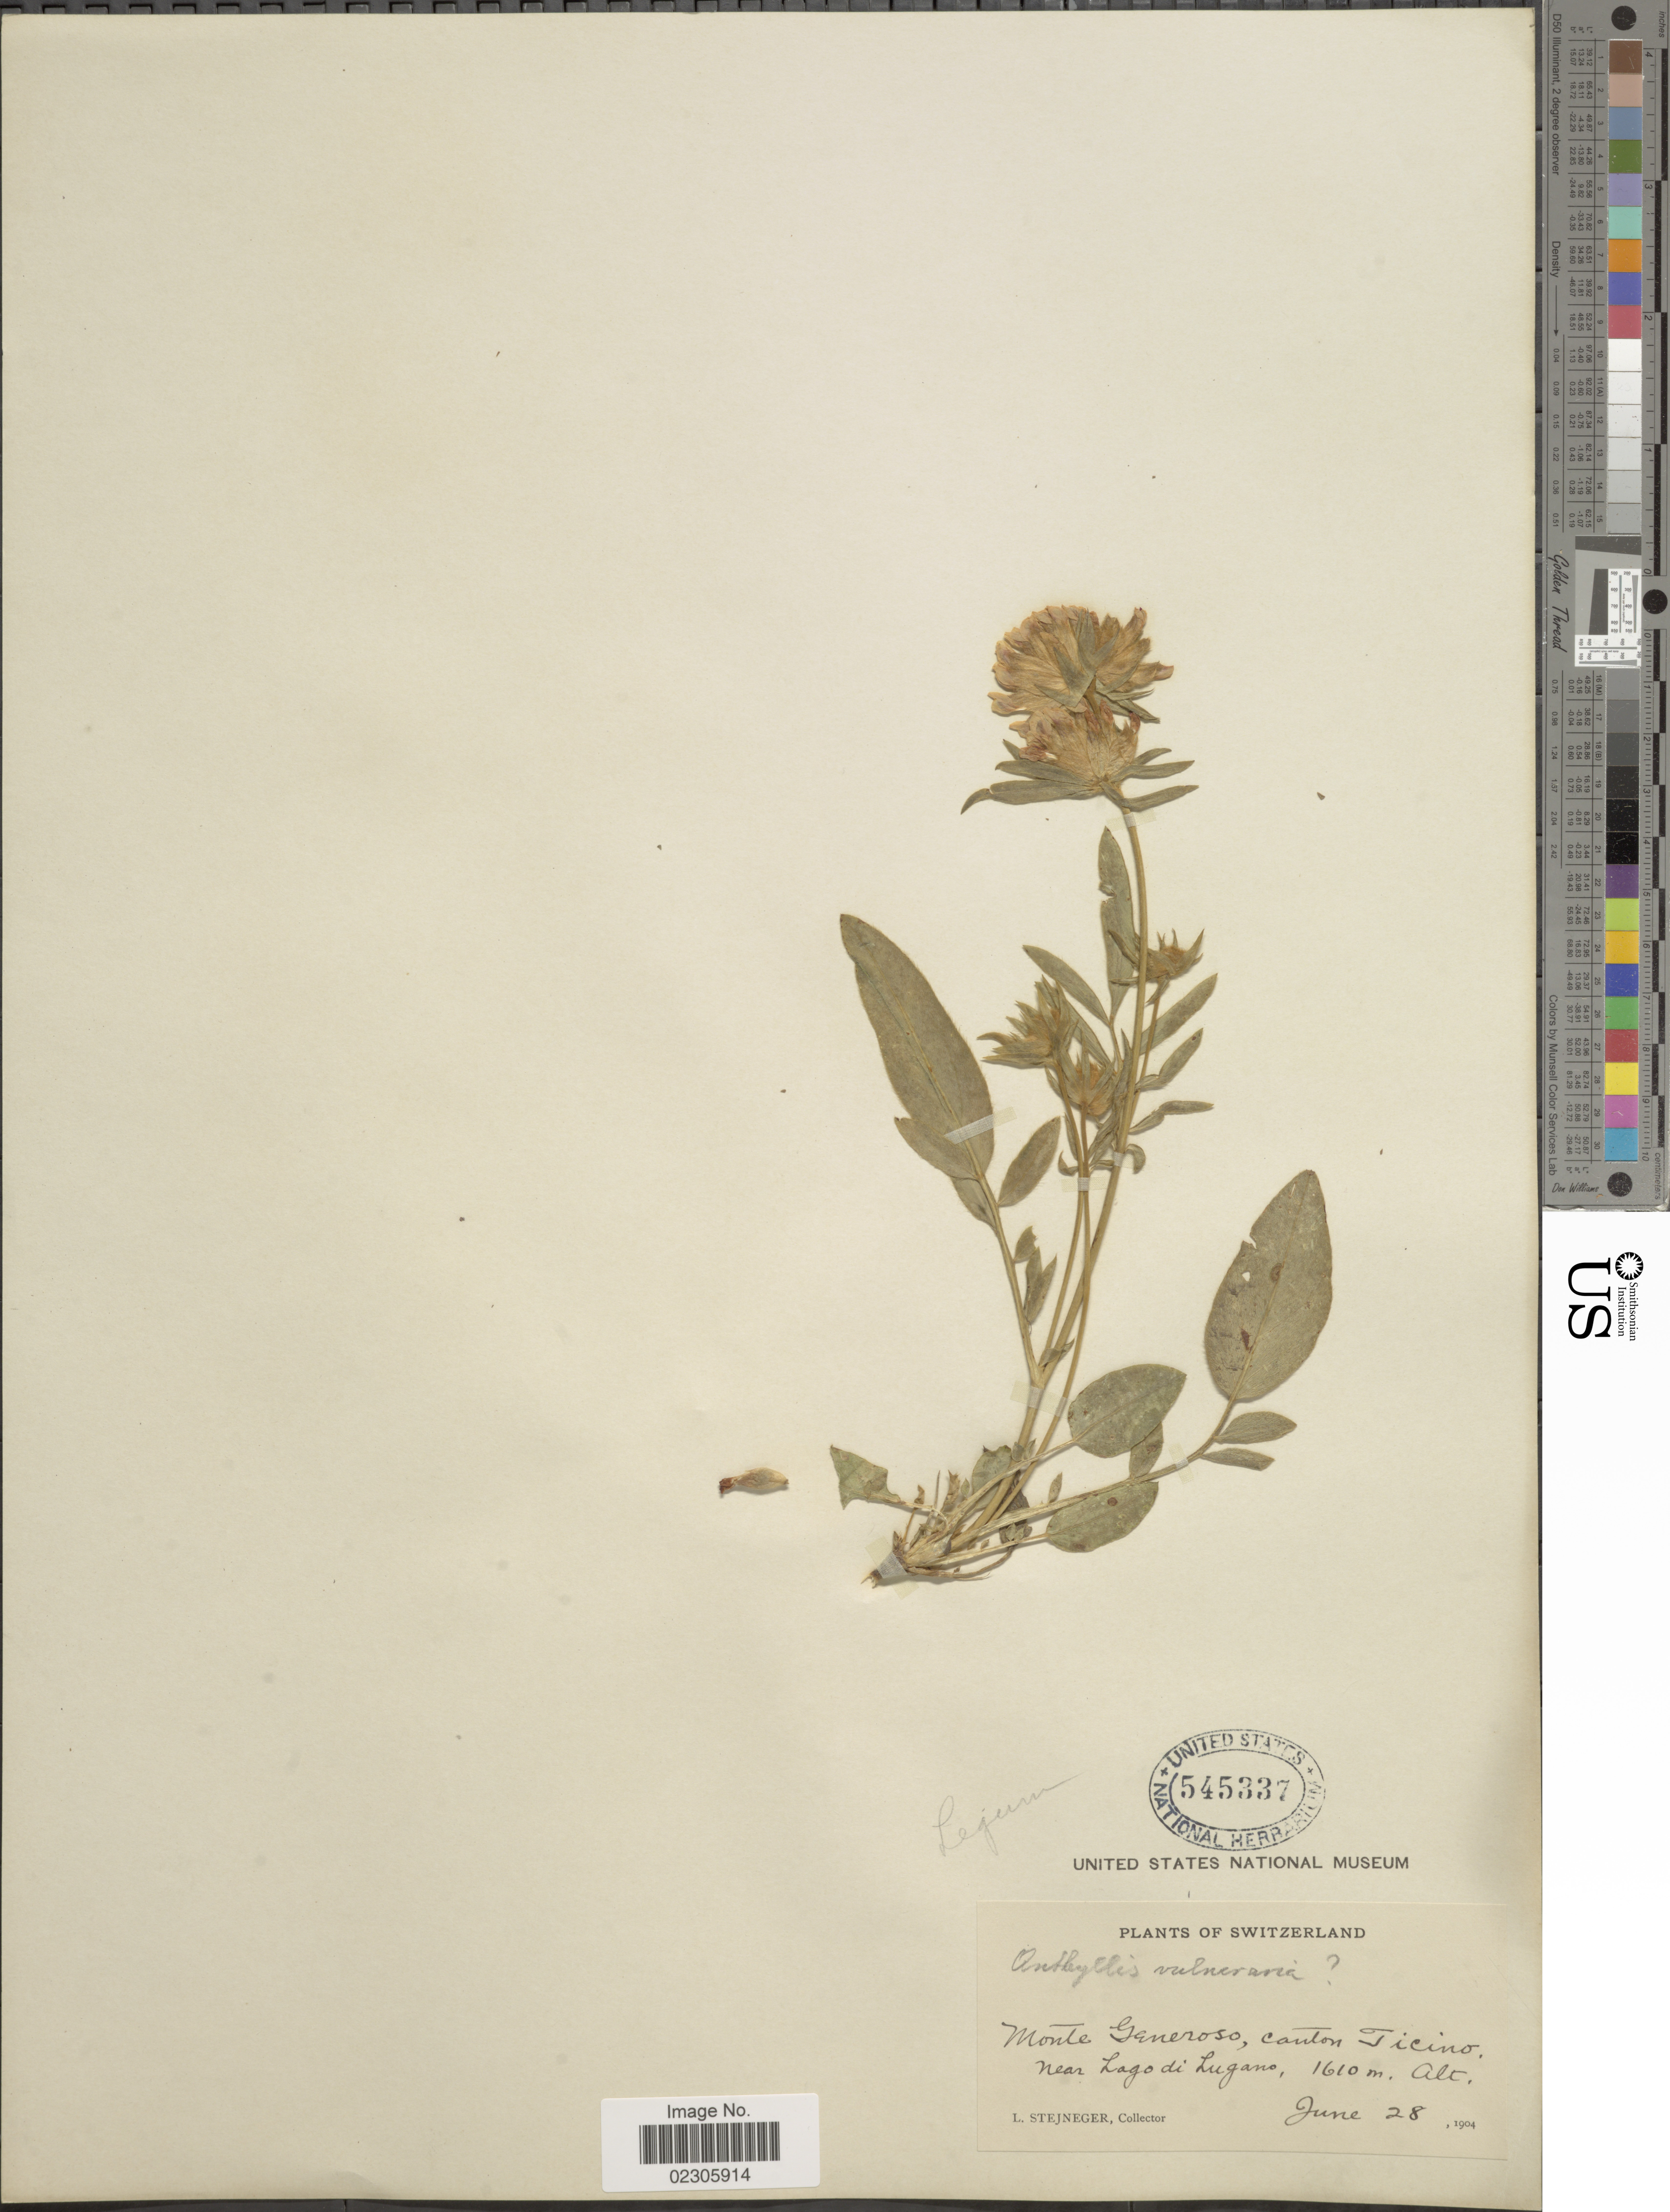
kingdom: Plantae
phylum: Tracheophyta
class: Magnoliopsida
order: Fabales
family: Fabaceae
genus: Anthyllis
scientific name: Anthyllis vulneraria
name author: L.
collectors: L. Stejneger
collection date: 1904-06-28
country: Switzerland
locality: Monte Generoso, canton Ticino near Lago di Lugano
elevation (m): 1610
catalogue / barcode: US 545337